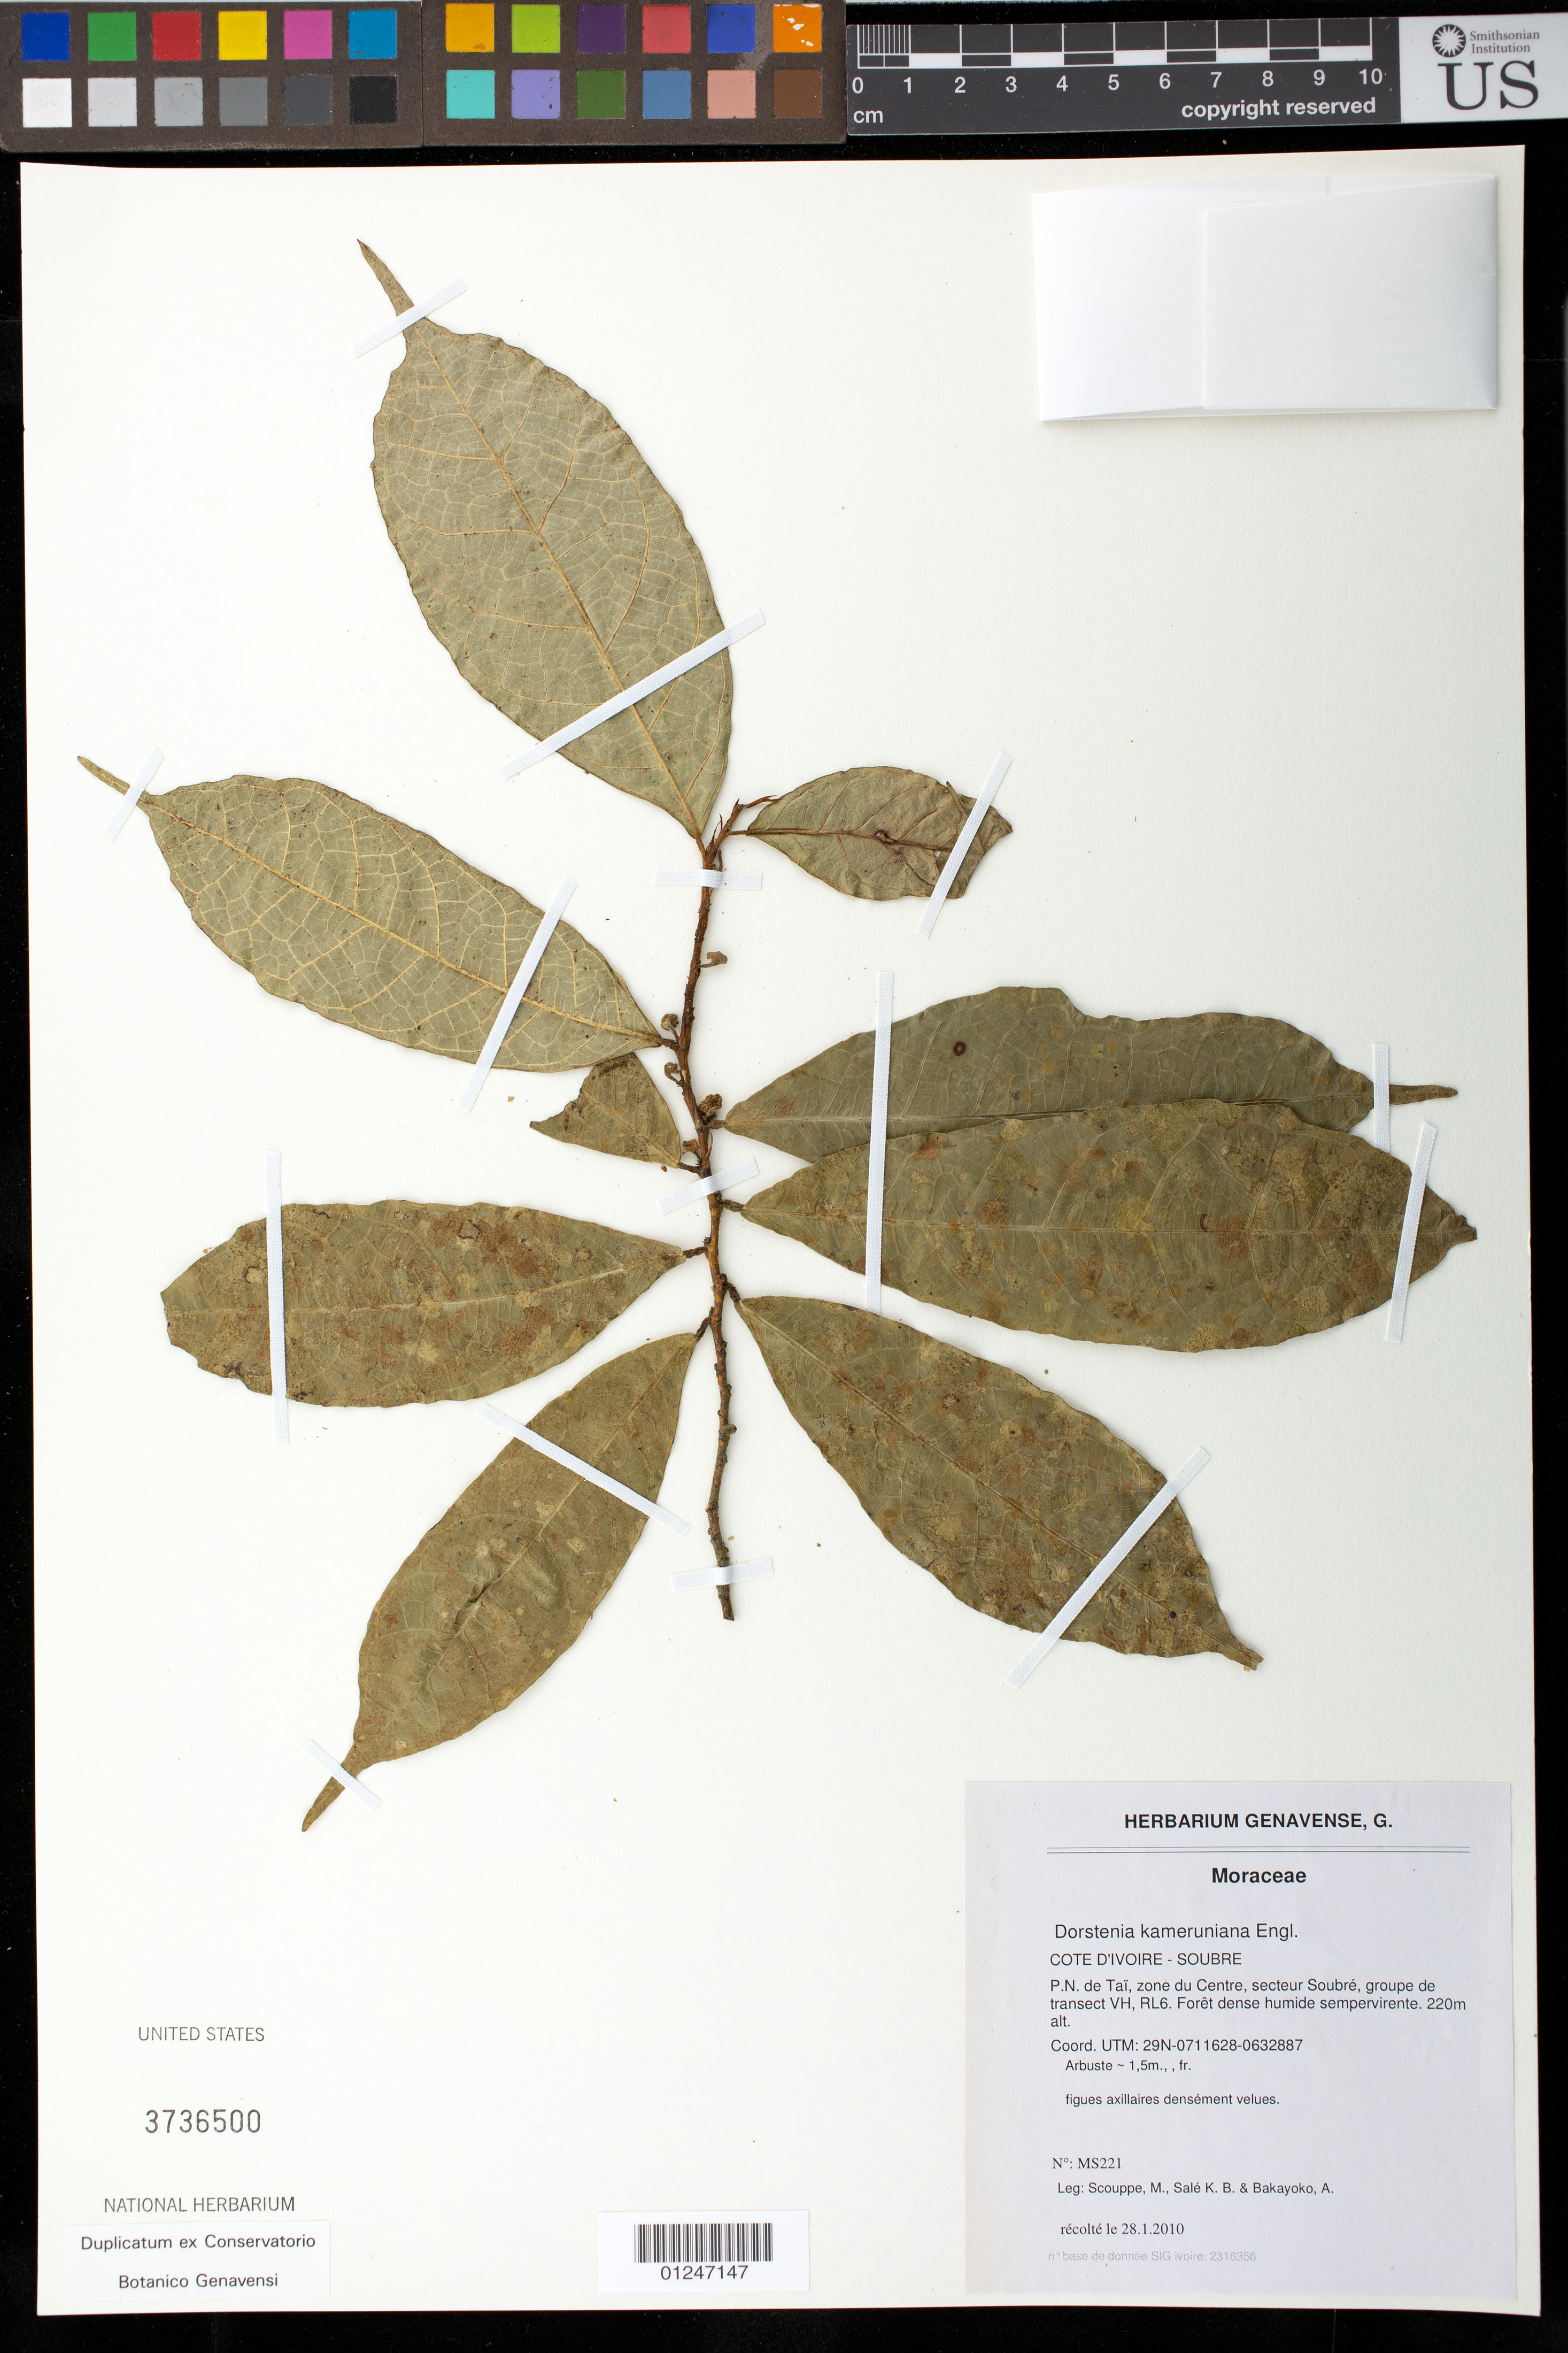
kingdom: Plantae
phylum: Tracheophyta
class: Magnoliopsida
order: Rosales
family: Moraceae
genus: Dorstenia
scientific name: Dorstenia kameruniana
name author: Engl.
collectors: M. Scouppe, K. Sale & A. Bakayoko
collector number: MS221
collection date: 2010-01-28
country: Ivory Coast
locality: Côte d'Ivoire- Soubre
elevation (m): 220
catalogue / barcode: US 3736500